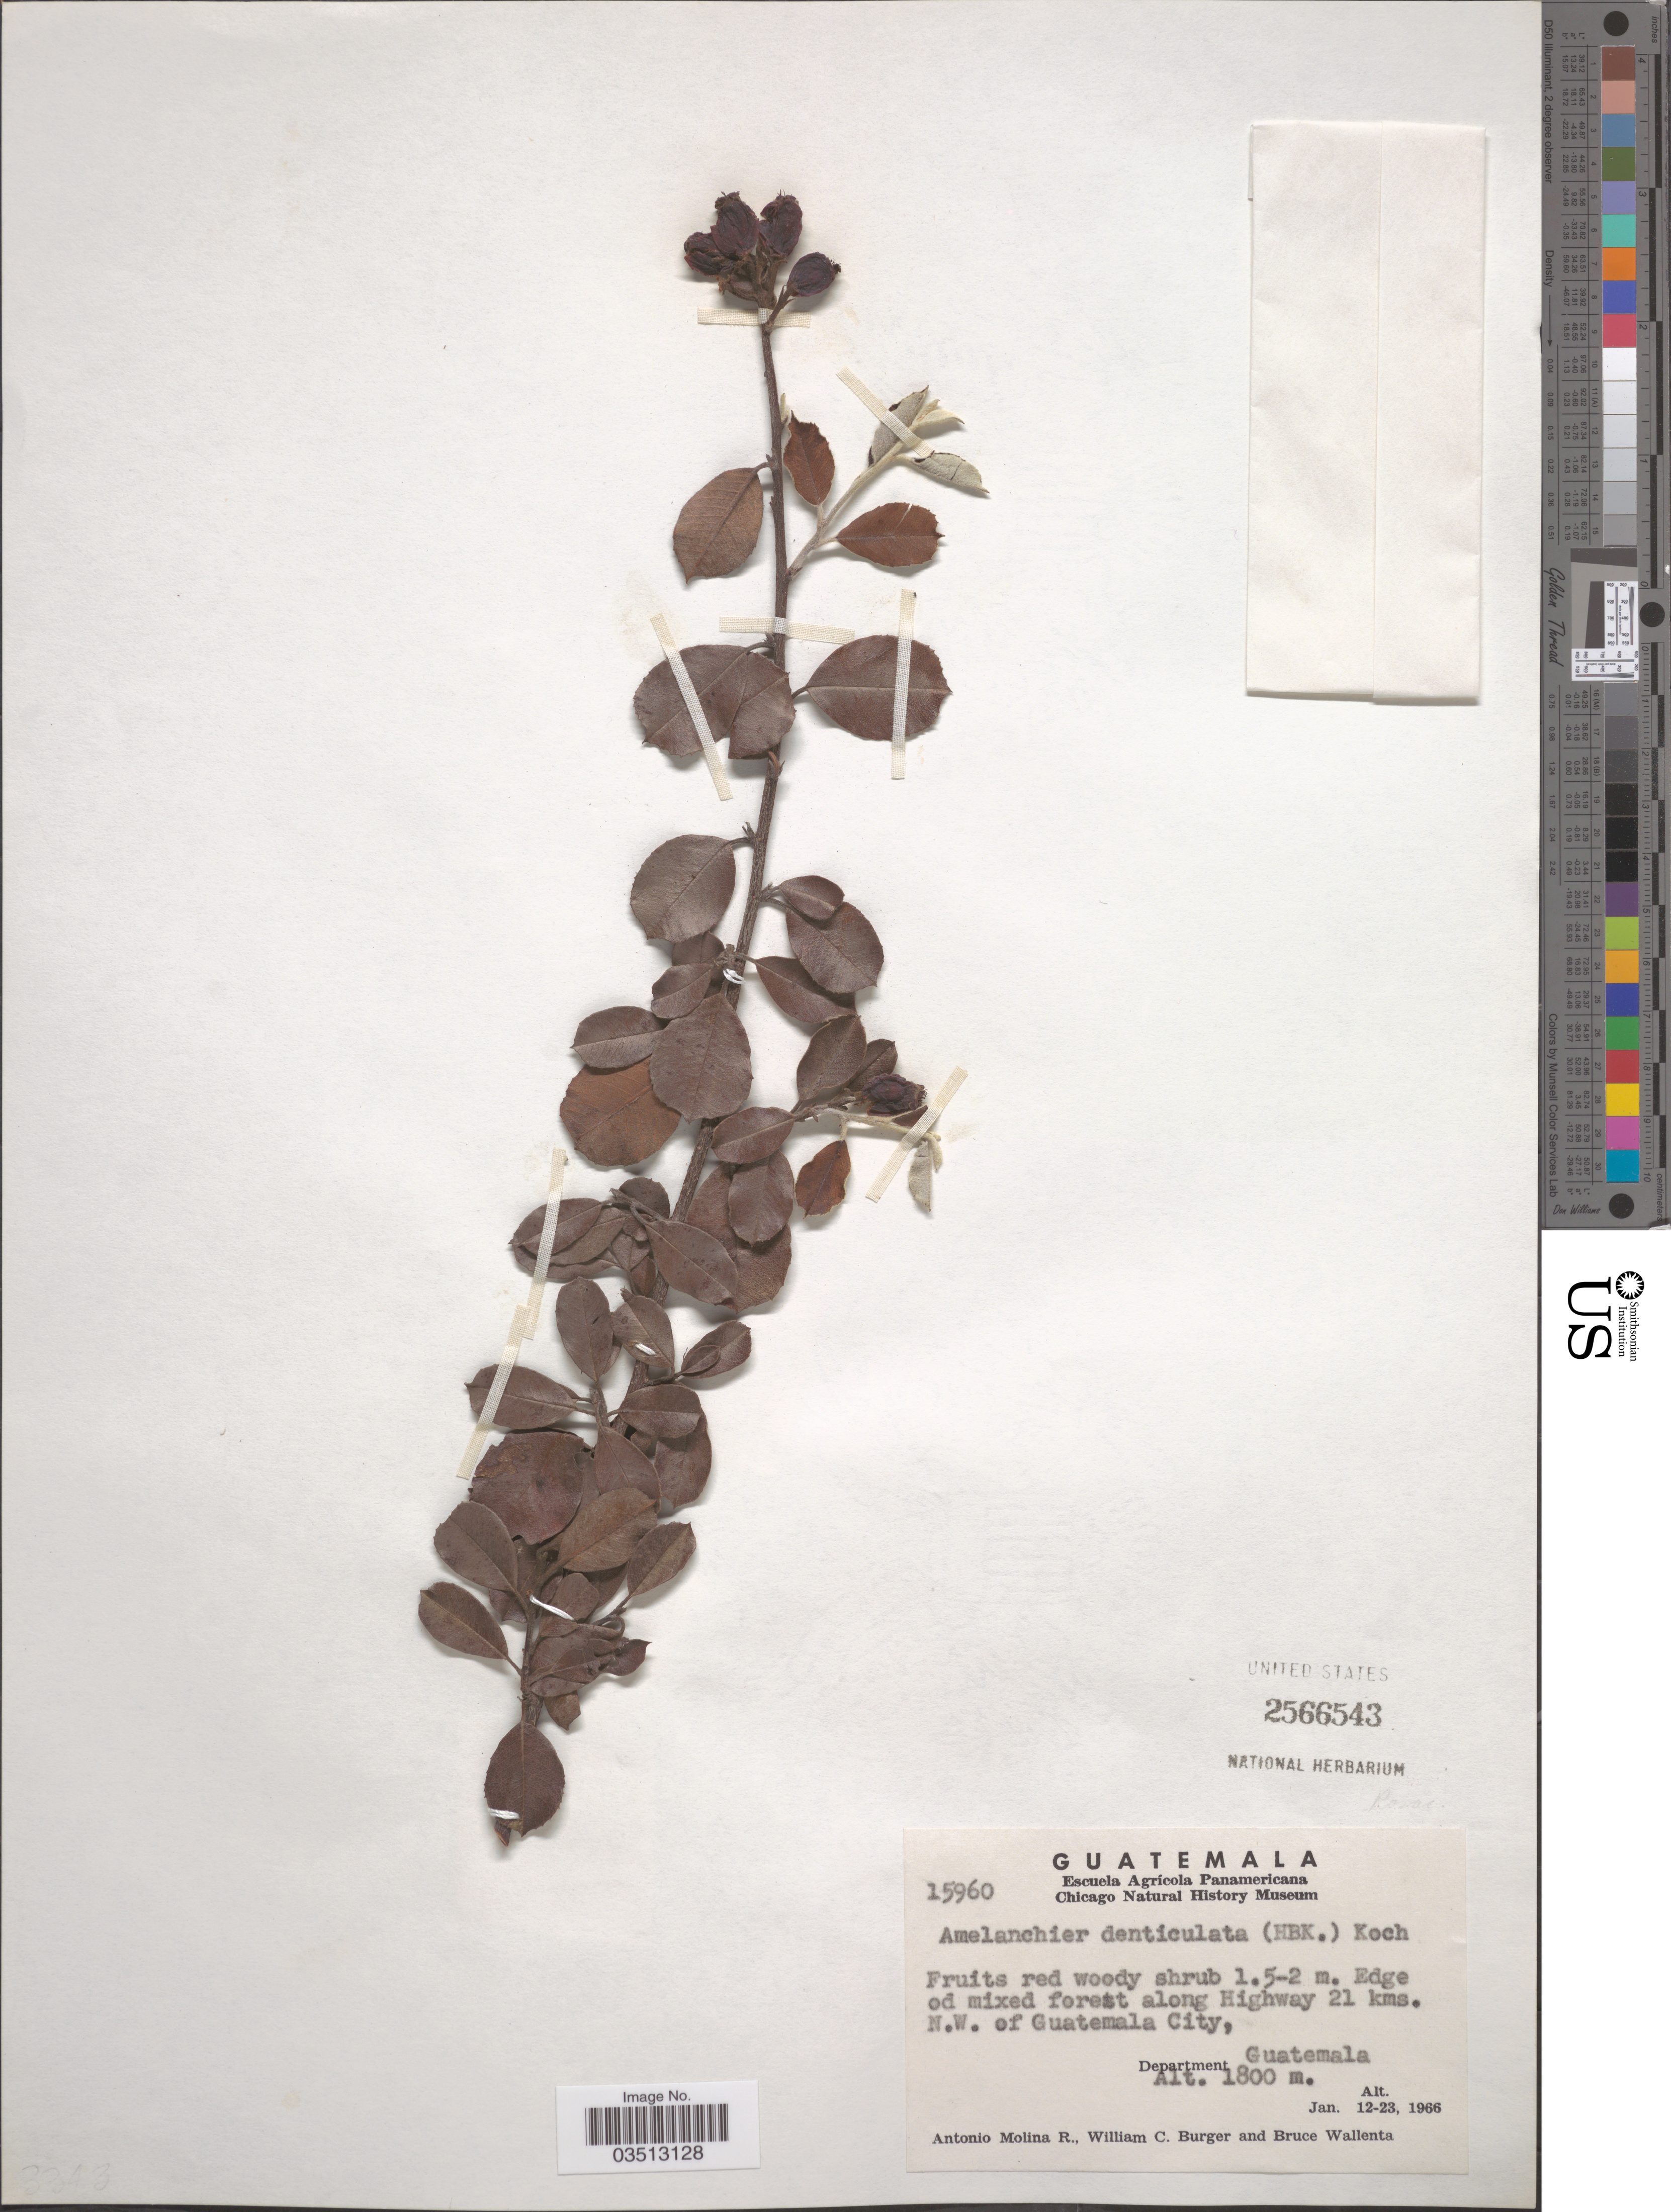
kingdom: Plantae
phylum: Tracheophyta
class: Magnoliopsida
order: Rosales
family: Rosaceae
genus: Malacomeles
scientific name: Malacomeles denticulata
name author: (Kunth) G.N. Jones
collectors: A. Molina R., W. Burger & B. Wallenta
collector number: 15960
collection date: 1966-01-12/1966-01-23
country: Guatemala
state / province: Guatemala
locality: Along Highway 21 kms. N. W. of Guatemala City, Department Guatemala.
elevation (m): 1800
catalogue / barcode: US 2566543